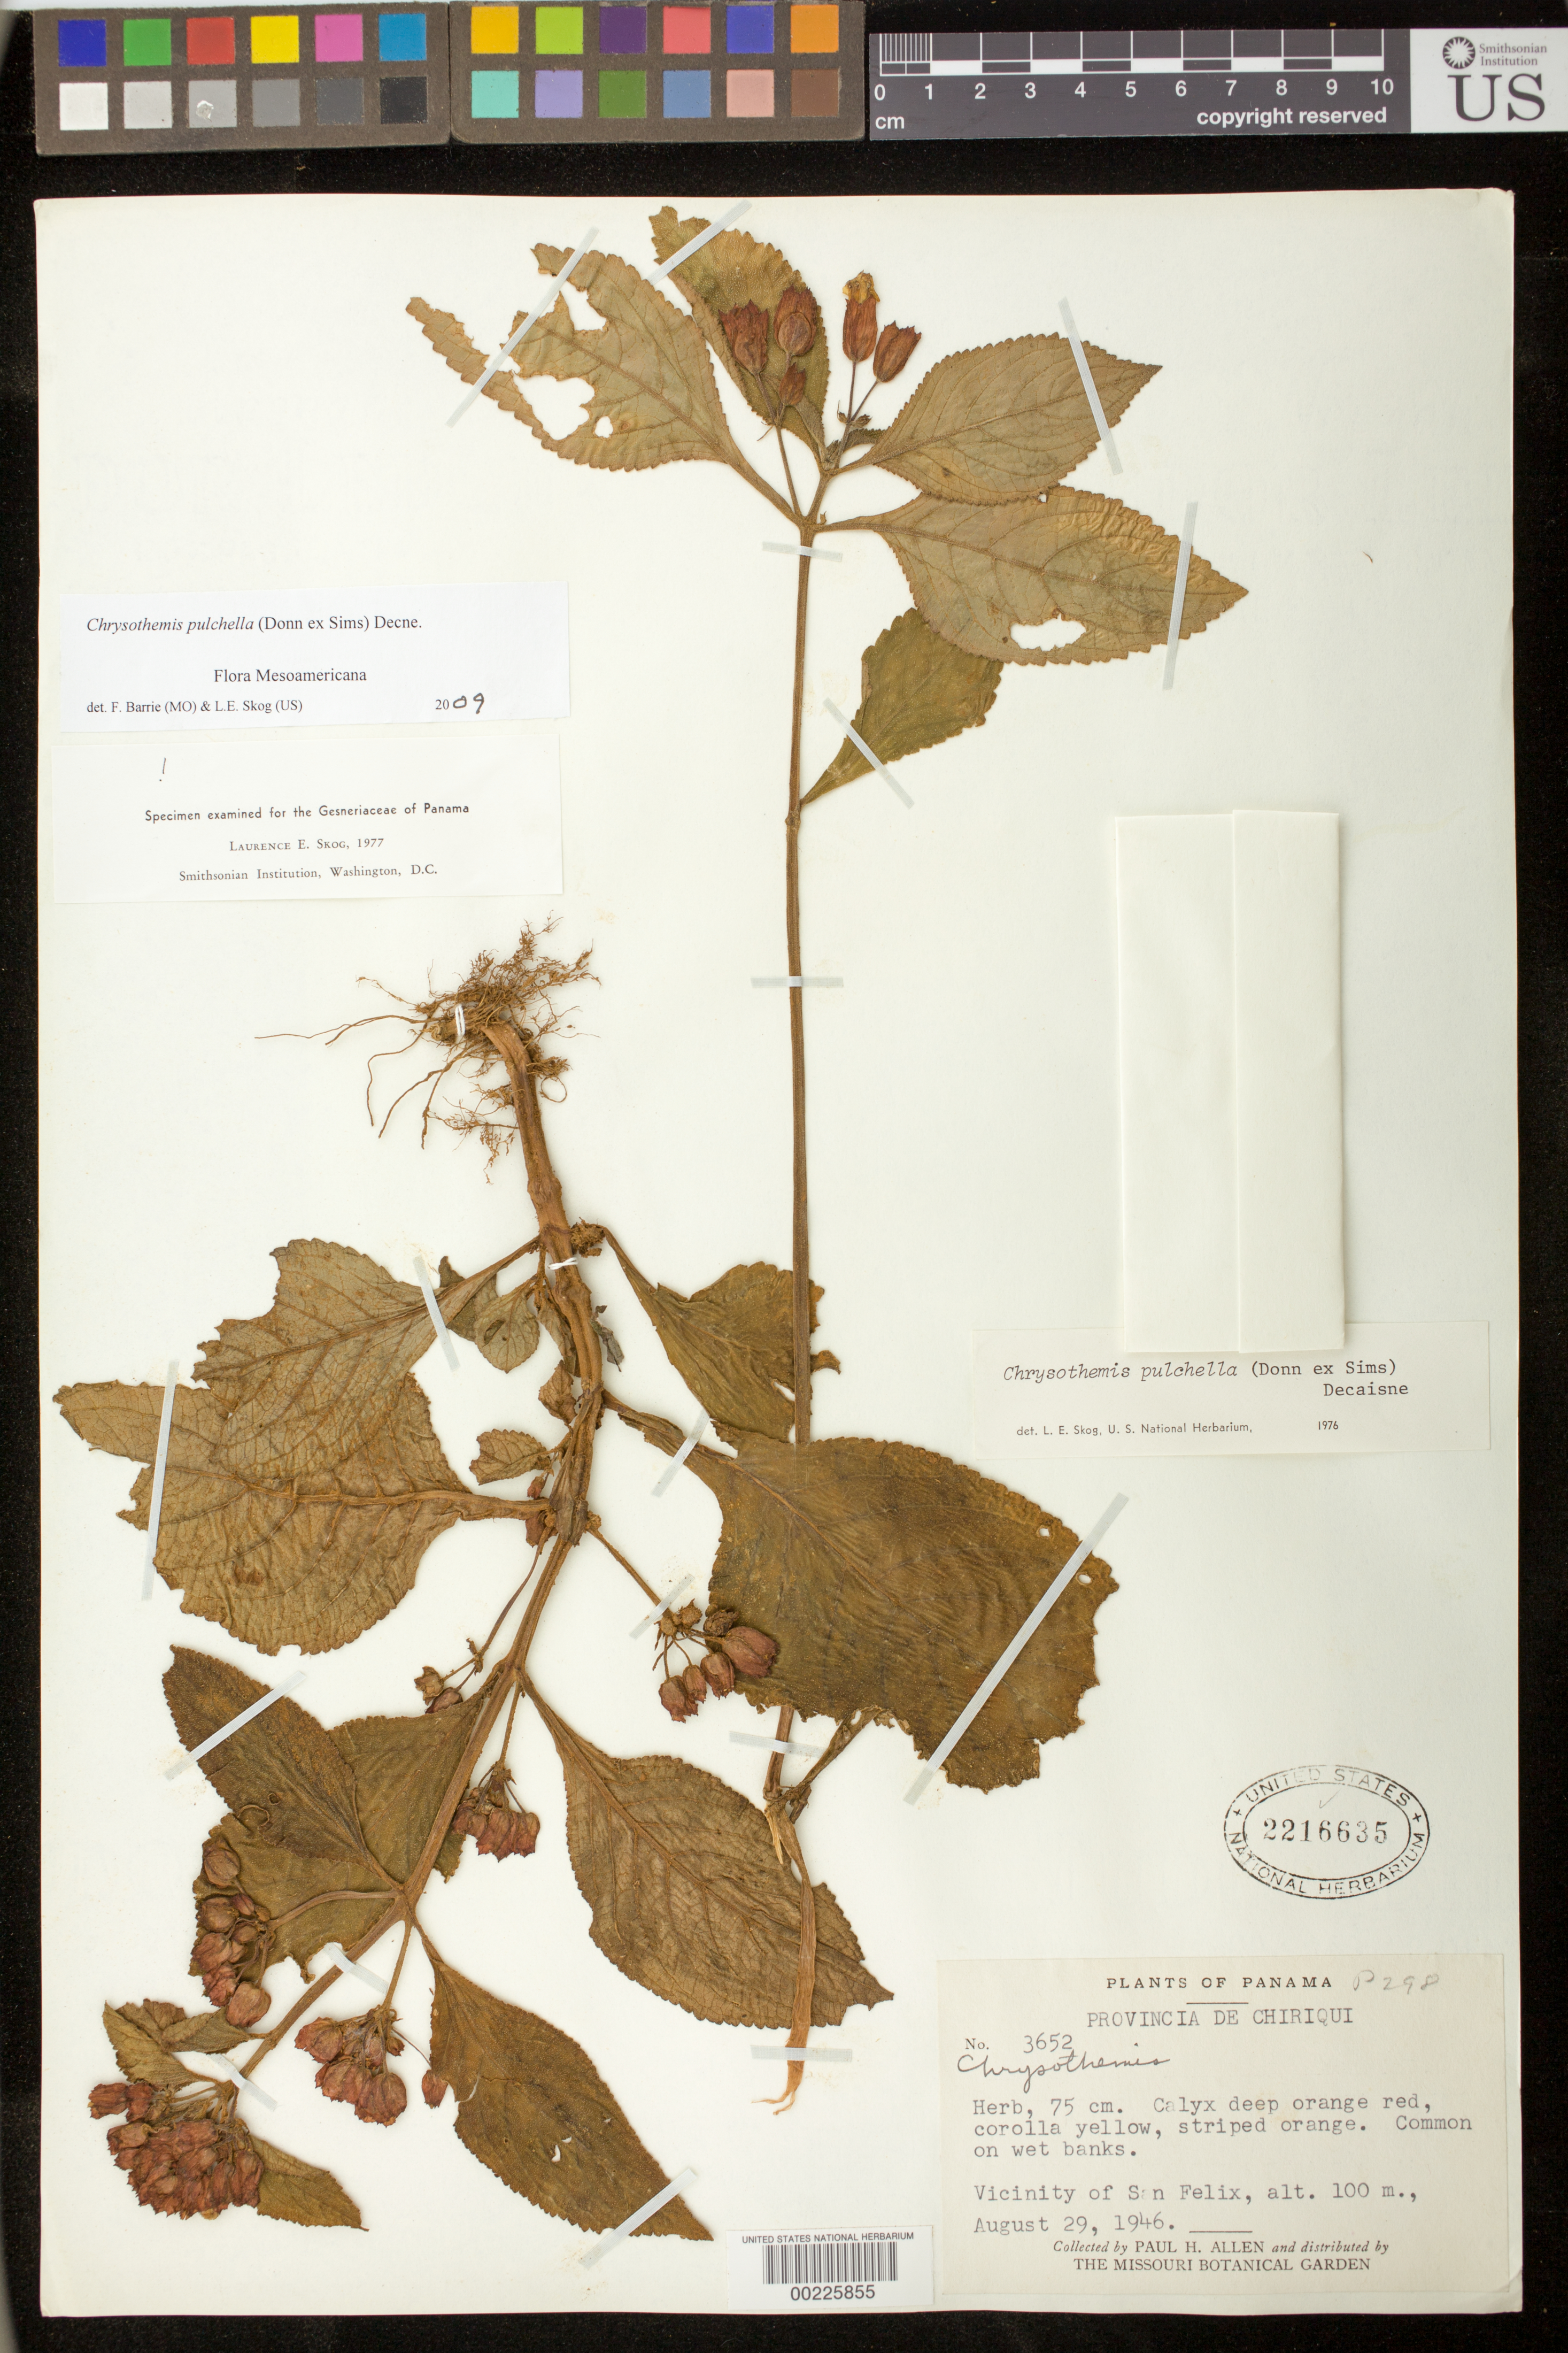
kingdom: Plantae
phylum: Tracheophyta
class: Magnoliopsida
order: Lamiales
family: Gesneriaceae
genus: Chrysothemis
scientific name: Chrysothemis pulchella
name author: (Donn ex Sims) Decne.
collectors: P. H. Allen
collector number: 3652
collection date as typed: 29 Aug 1946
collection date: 1946-08-29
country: Panama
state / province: Chiriquí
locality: Vicinity of San Felix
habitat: Common on wet banks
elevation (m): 100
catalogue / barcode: US 2216635